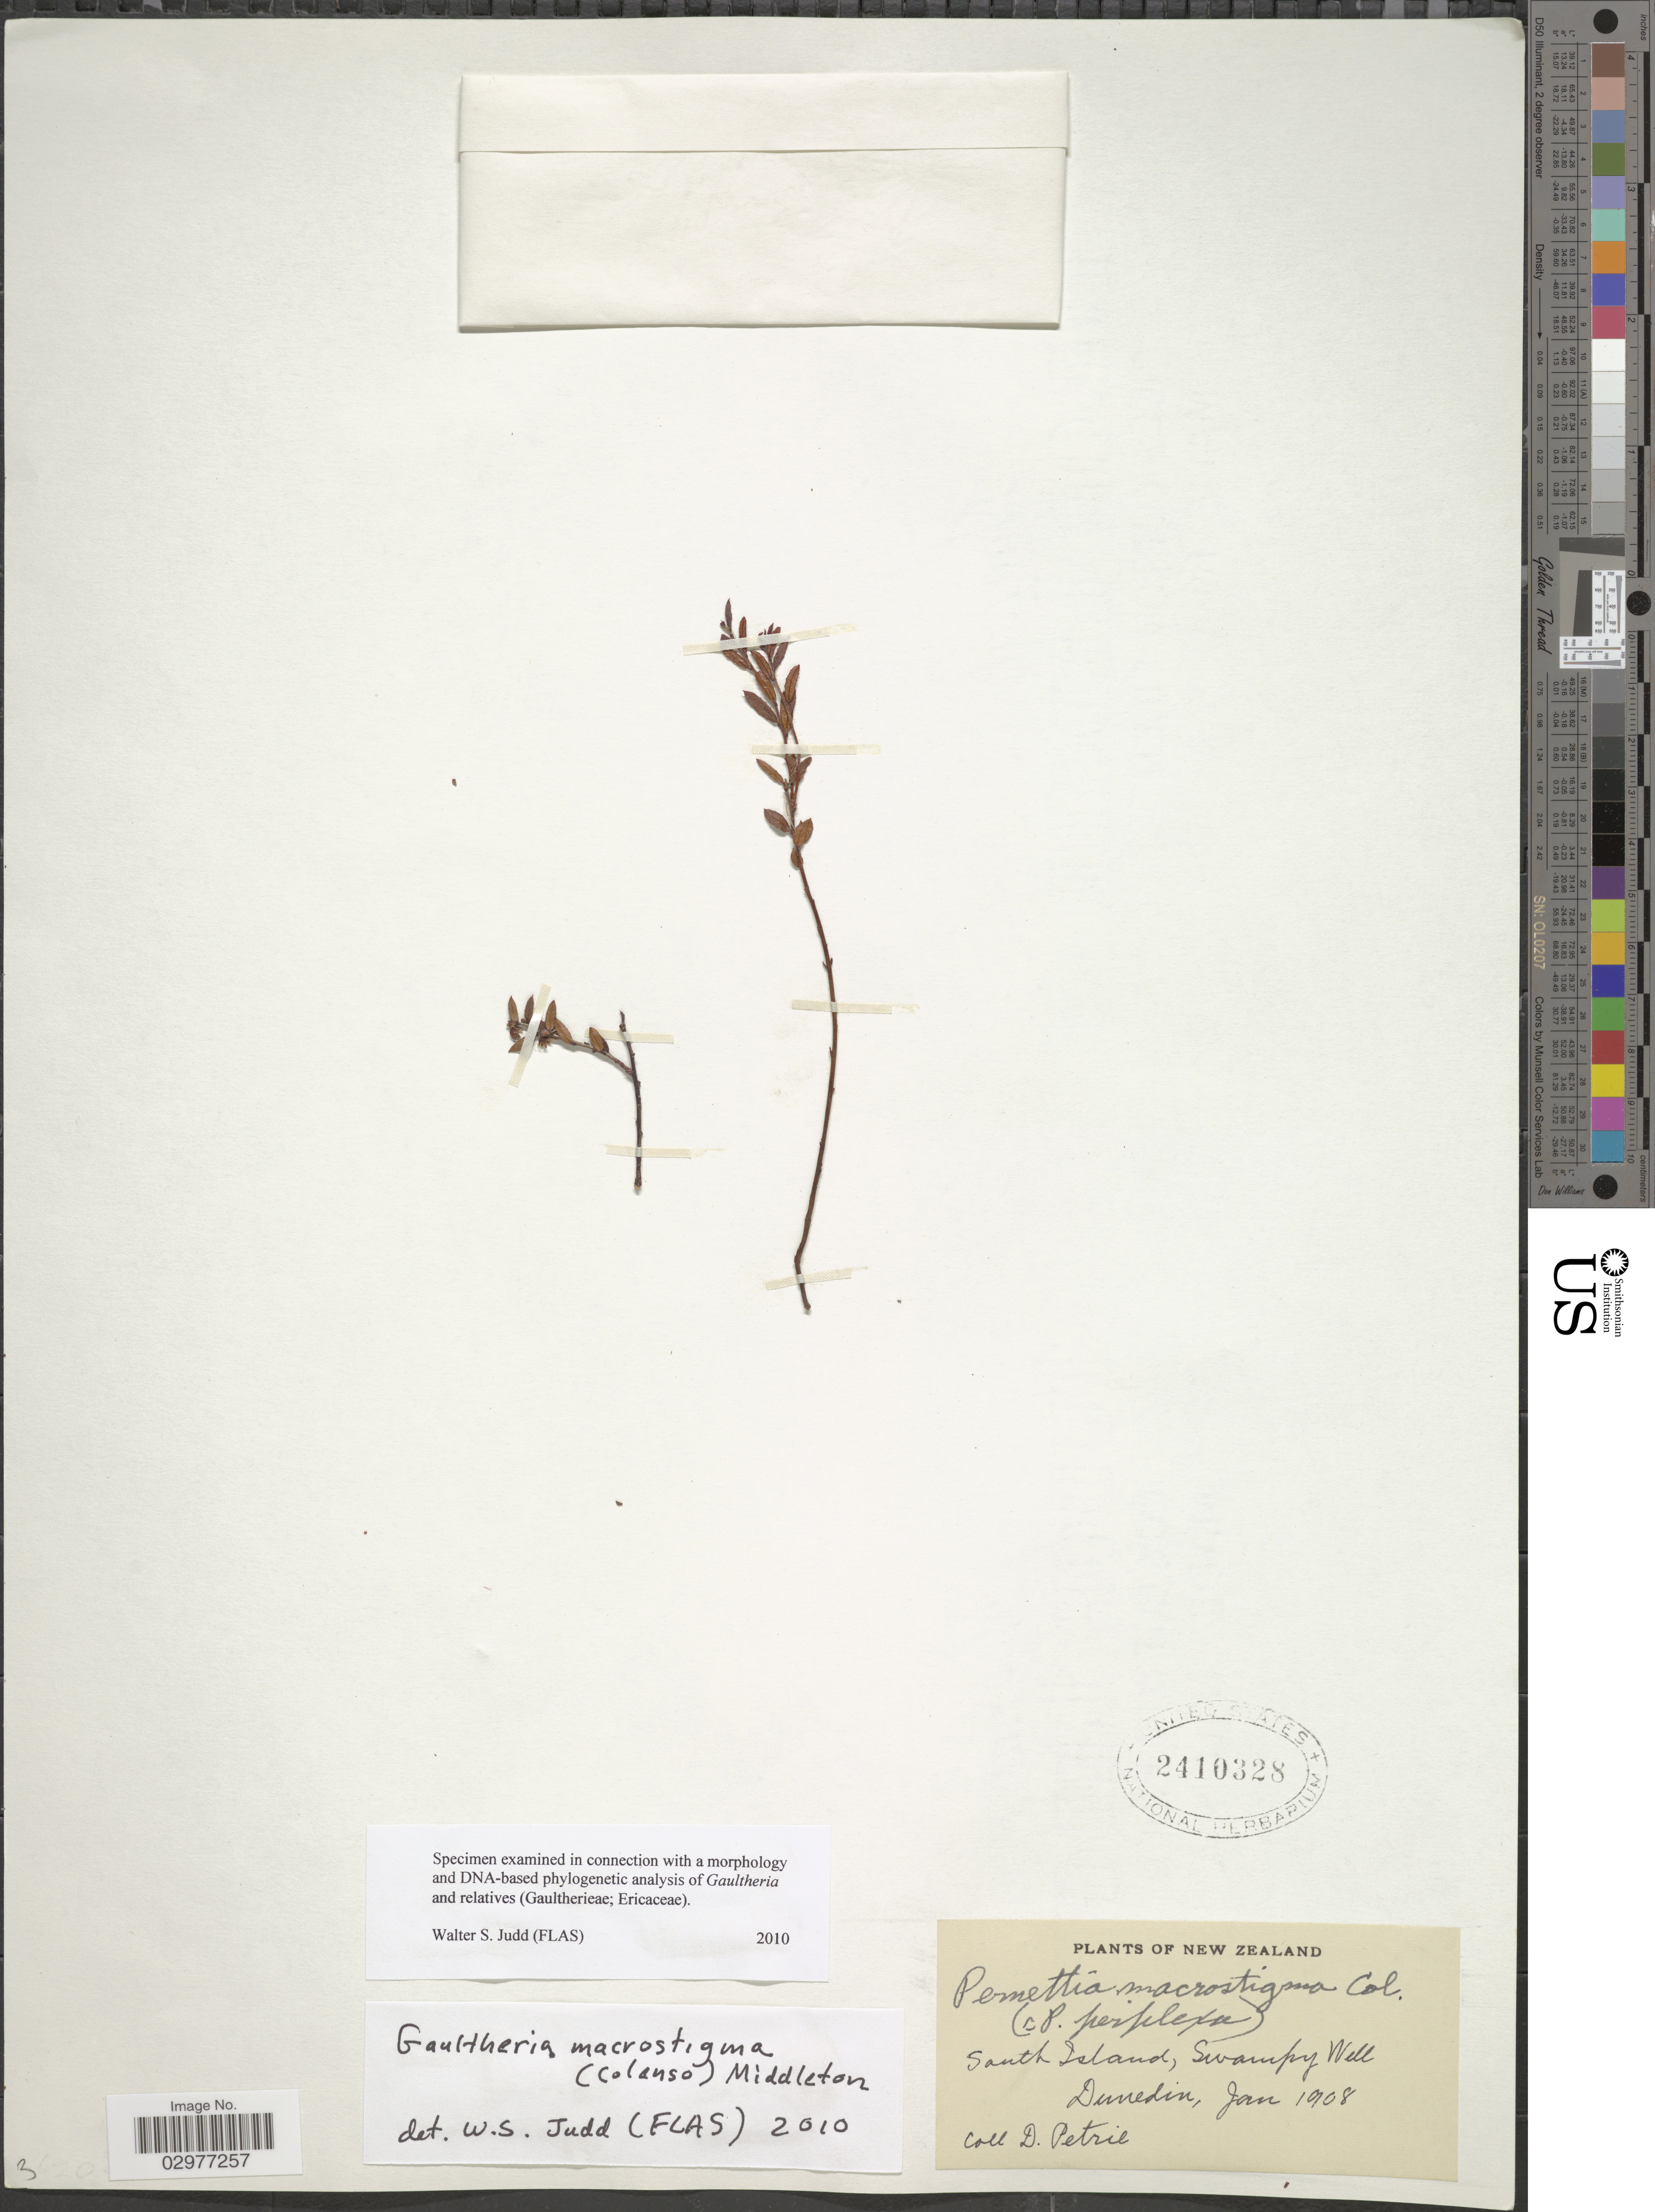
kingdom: Plantae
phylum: Tracheophyta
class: Magnoliopsida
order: Ericales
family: Ericaceae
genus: Gaultheria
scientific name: Gaultheria macrostigma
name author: (Colenso) D.J. Middleton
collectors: D. Petrie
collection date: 1908-01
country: New Zealand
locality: South Island, Swampy Well Dunedin.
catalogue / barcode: US 2410328